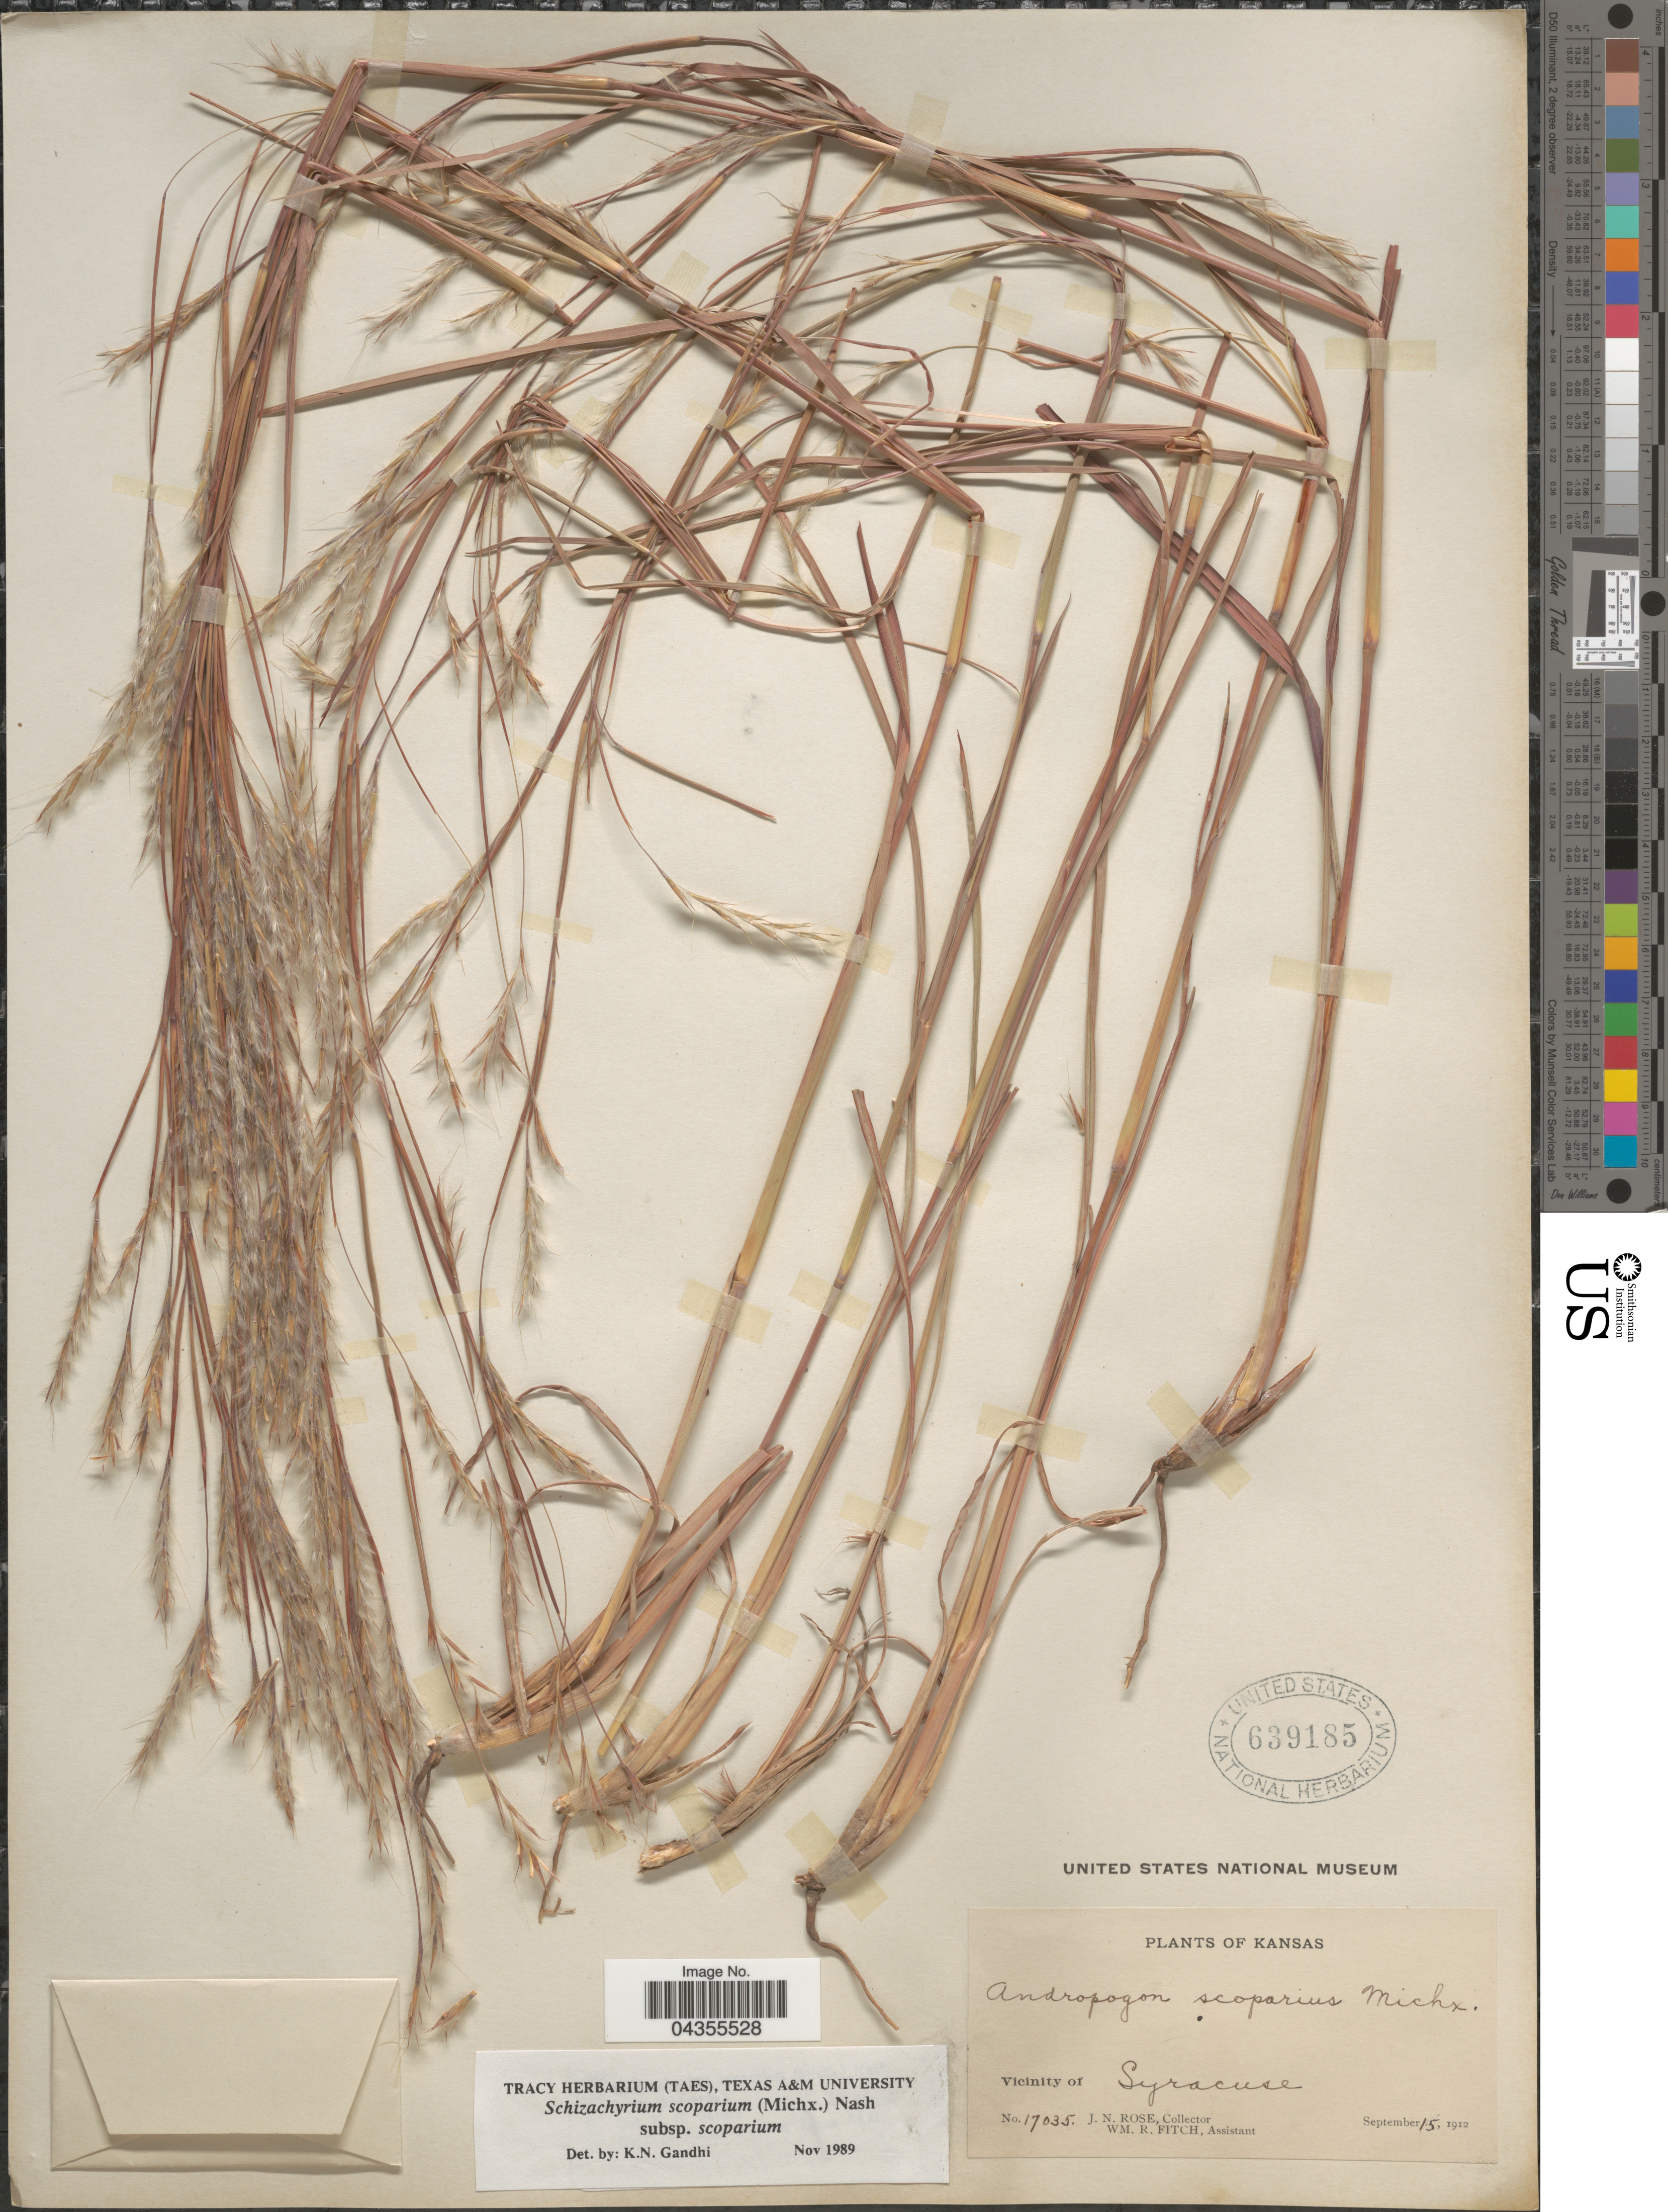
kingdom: Plantae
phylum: Tracheophyta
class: Liliopsida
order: Poales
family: Poaceae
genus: Schizachyrium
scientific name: Schizachyrium scoparium var. scoparium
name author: (Michx.) Nash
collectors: J. N. Rose & W. R. Fitch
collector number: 17035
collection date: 1912-09-15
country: United States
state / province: Kansas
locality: Vicinity of Syracuse.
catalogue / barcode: US 639185